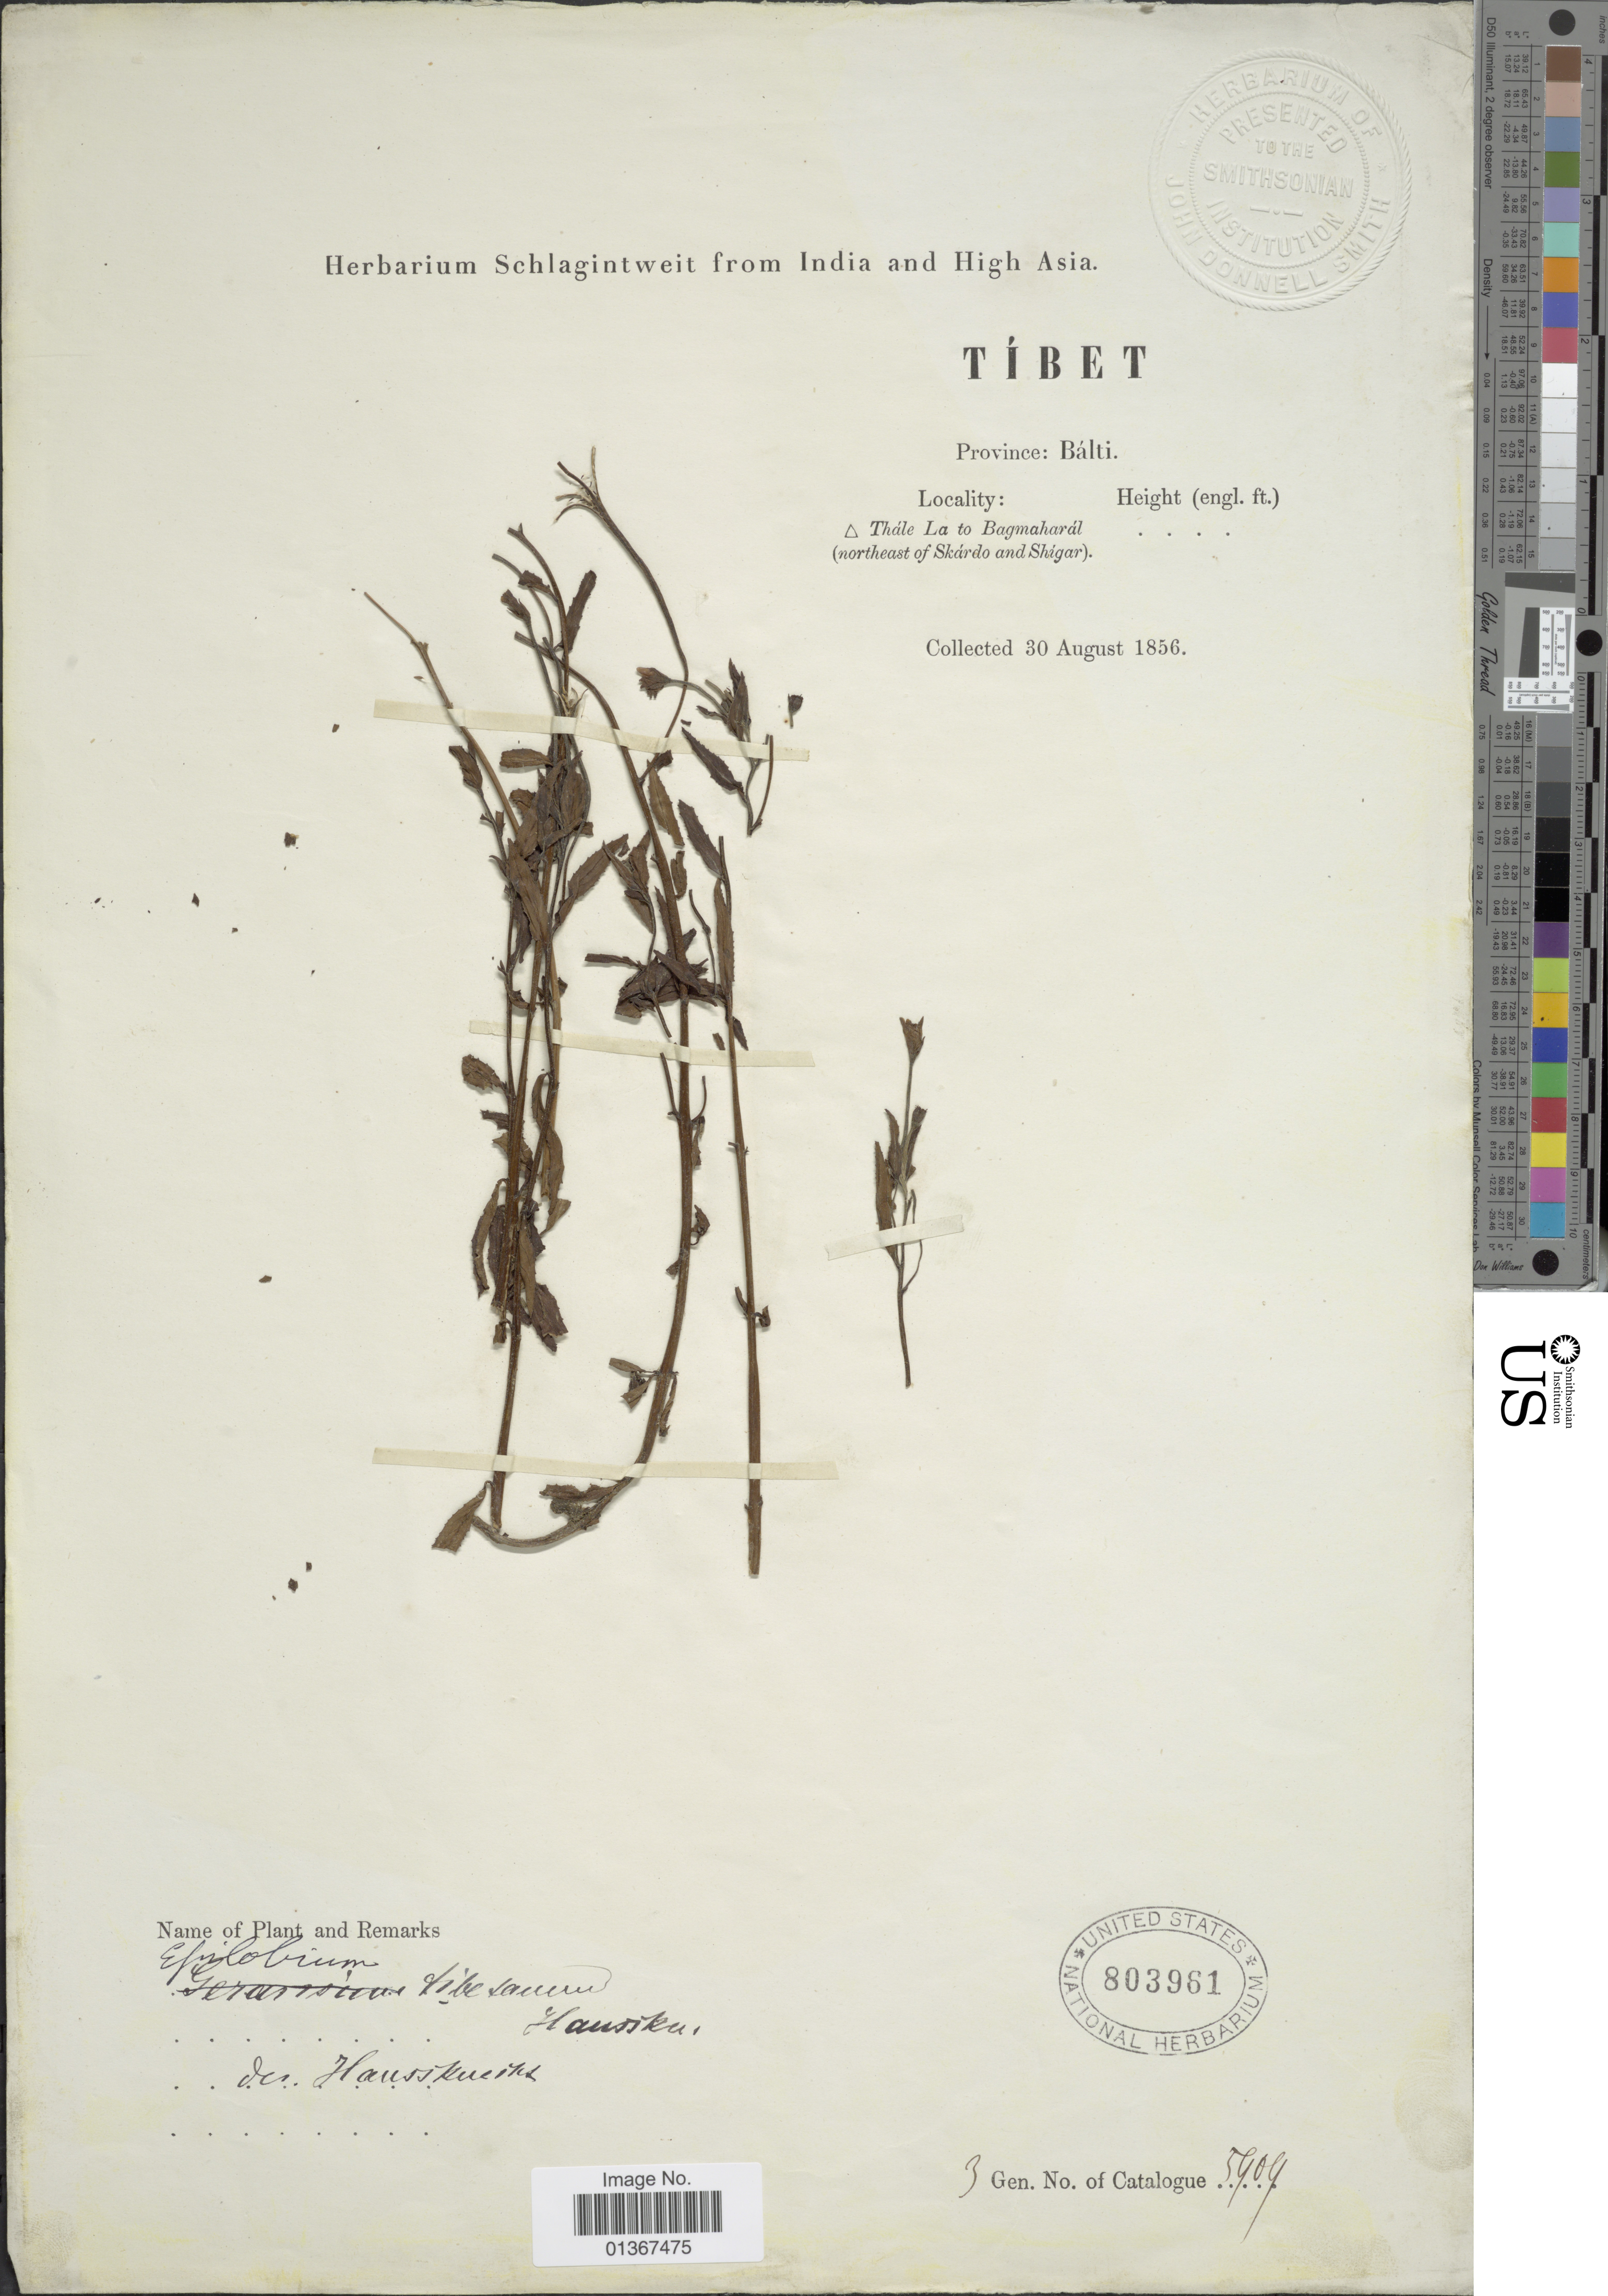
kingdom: Plantae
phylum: Tracheophyta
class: Magnoliopsida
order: Myrtales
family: Onagraceae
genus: Epilobium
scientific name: Epilobium tibetanum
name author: Hausskn.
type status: Isotype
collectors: Herbarium Schlagintweit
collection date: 1856-08-30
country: Pakistan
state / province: Gilgit-Baltistan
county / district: Tibet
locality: Tíbet. Province: Bálti. Thále La to Bagmaharál (northeast of Skárdo and Shígar).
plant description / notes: Presumably a type, but protologue does not cite collection number or other precise collection data.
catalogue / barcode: US 803961